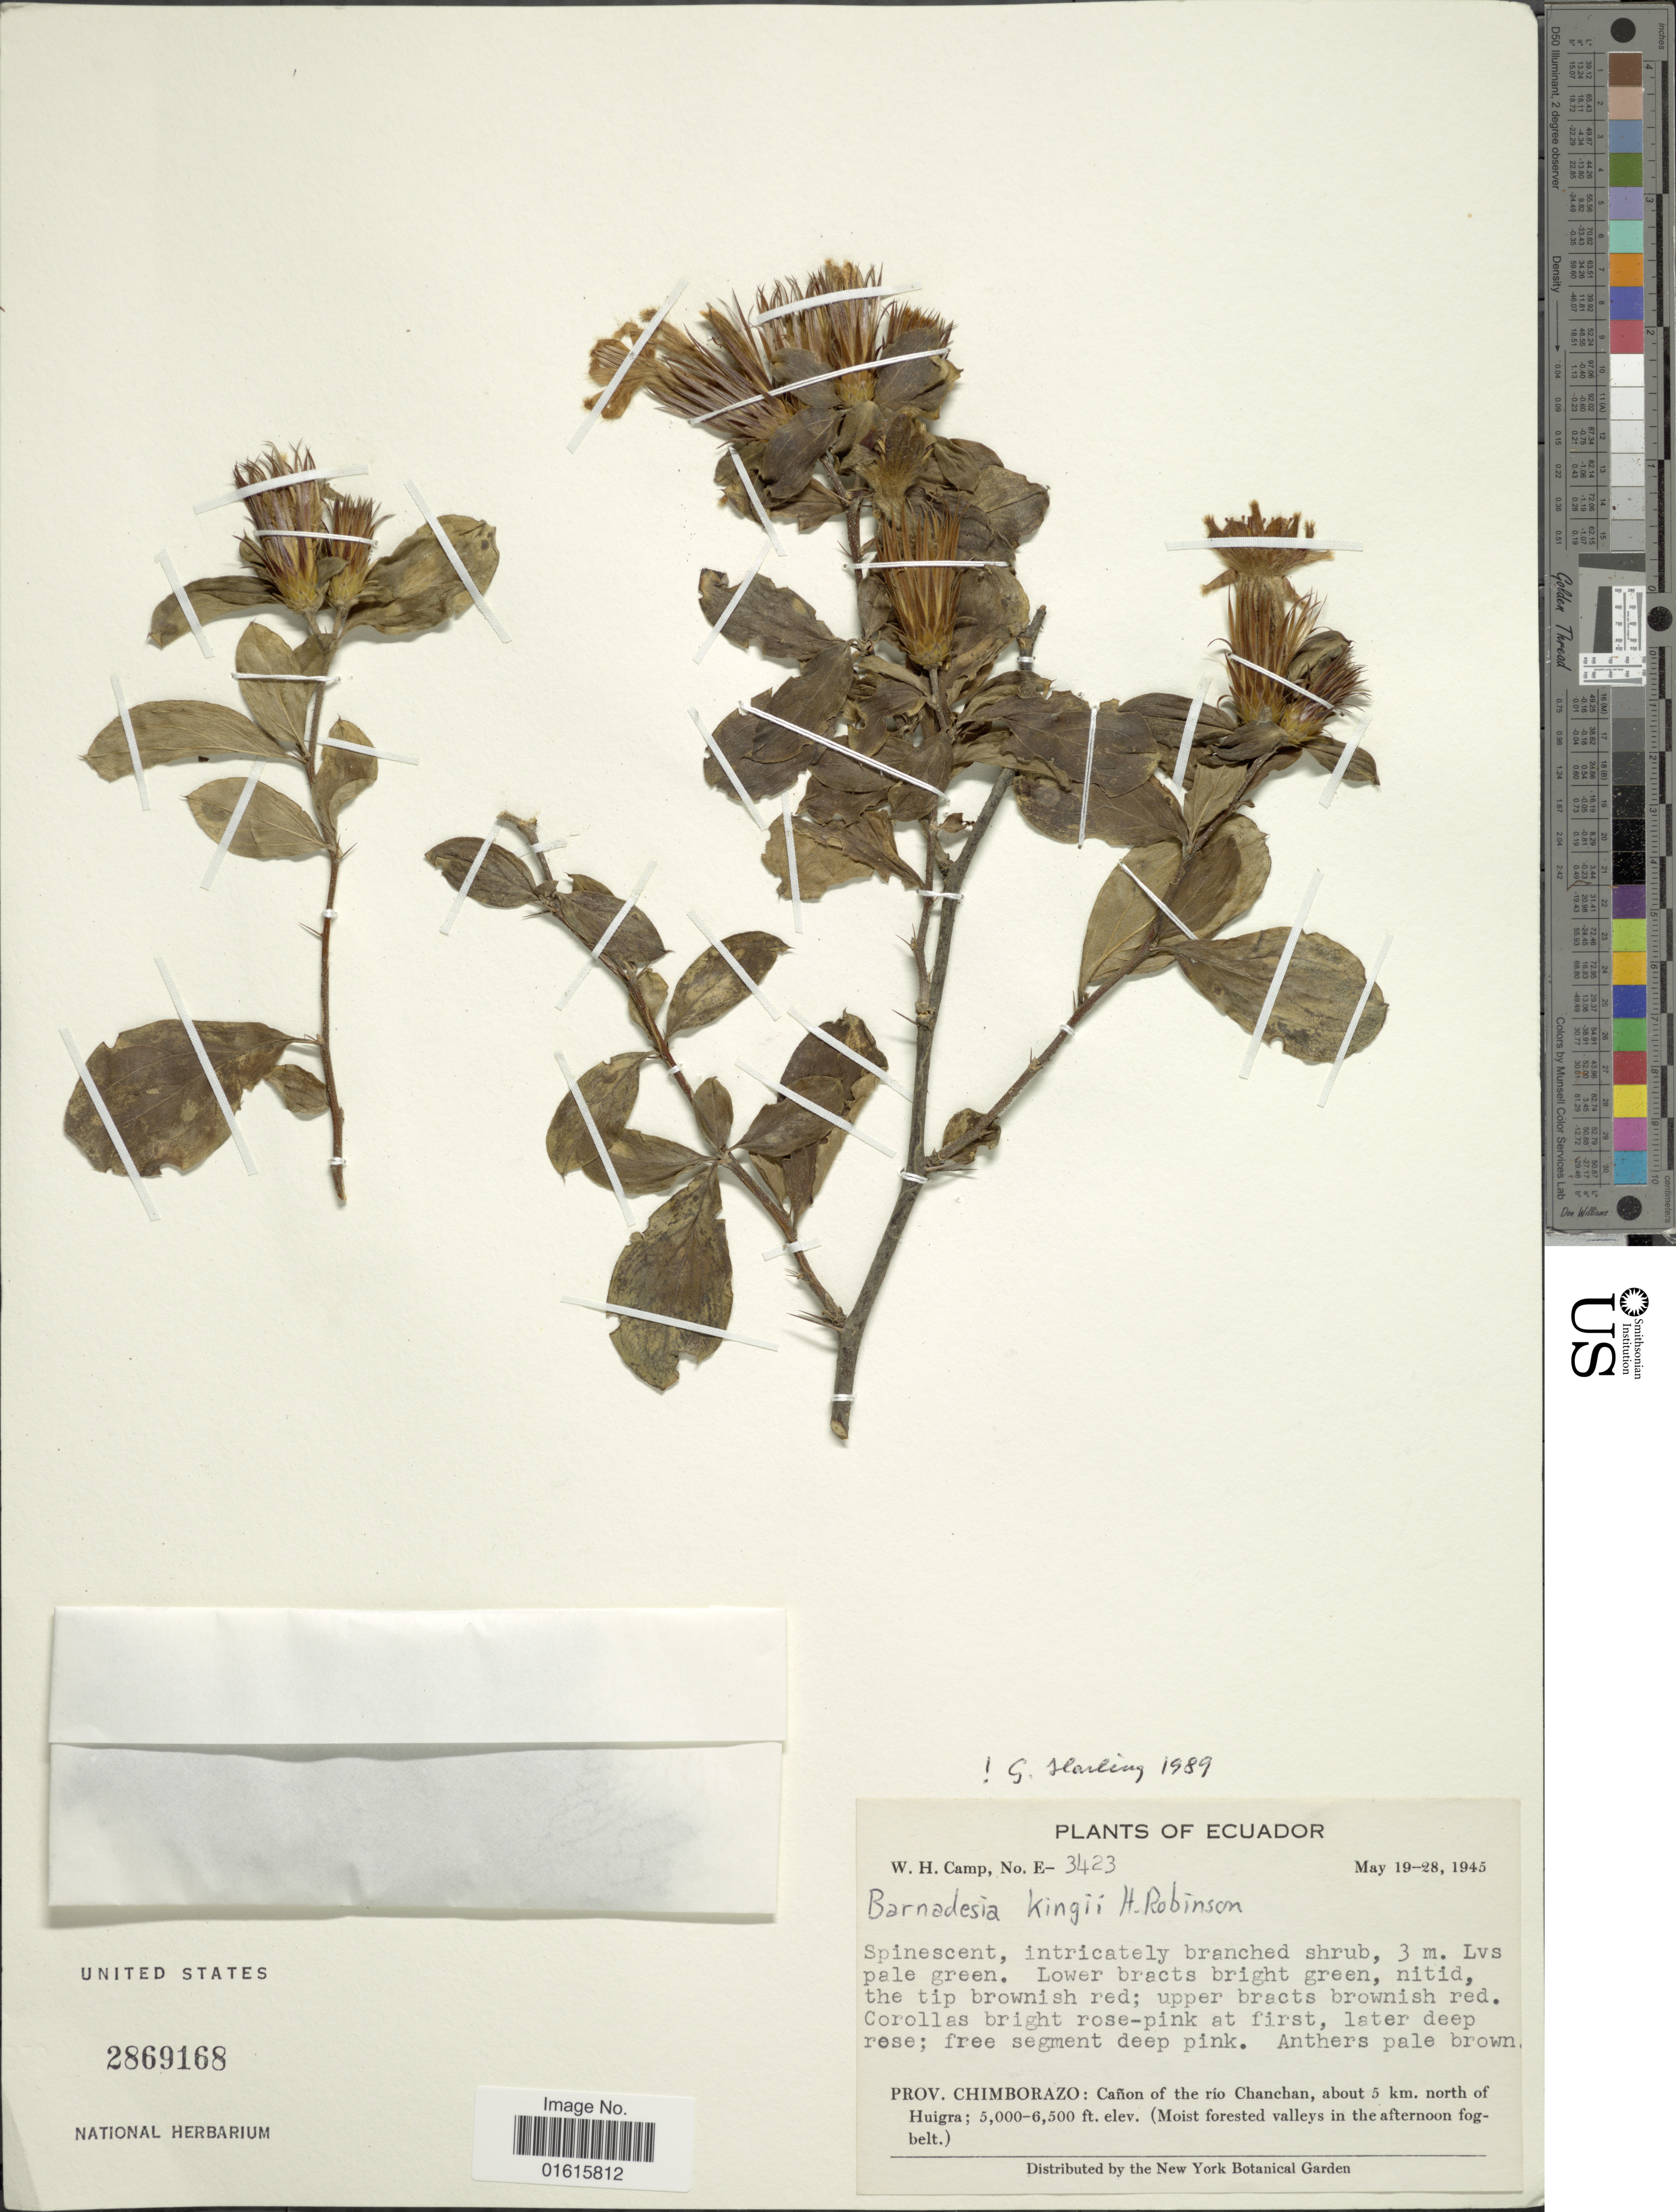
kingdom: Plantae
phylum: Tracheophyta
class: Magnoliopsida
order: Asterales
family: Asteraceae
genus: Barnadesia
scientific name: Barnadesia lehmannii var. villosa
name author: (I.C. Chung) Urtubey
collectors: W. H. Camp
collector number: E3423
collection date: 1945-05-19/1945-05-28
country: Ecuador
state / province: Chimborazo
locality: Canon of the rio Chanchan, about 5 km north of Huigra (Moist forested valleys in the afternoon fogbelt)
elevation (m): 1524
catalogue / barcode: US 2869168